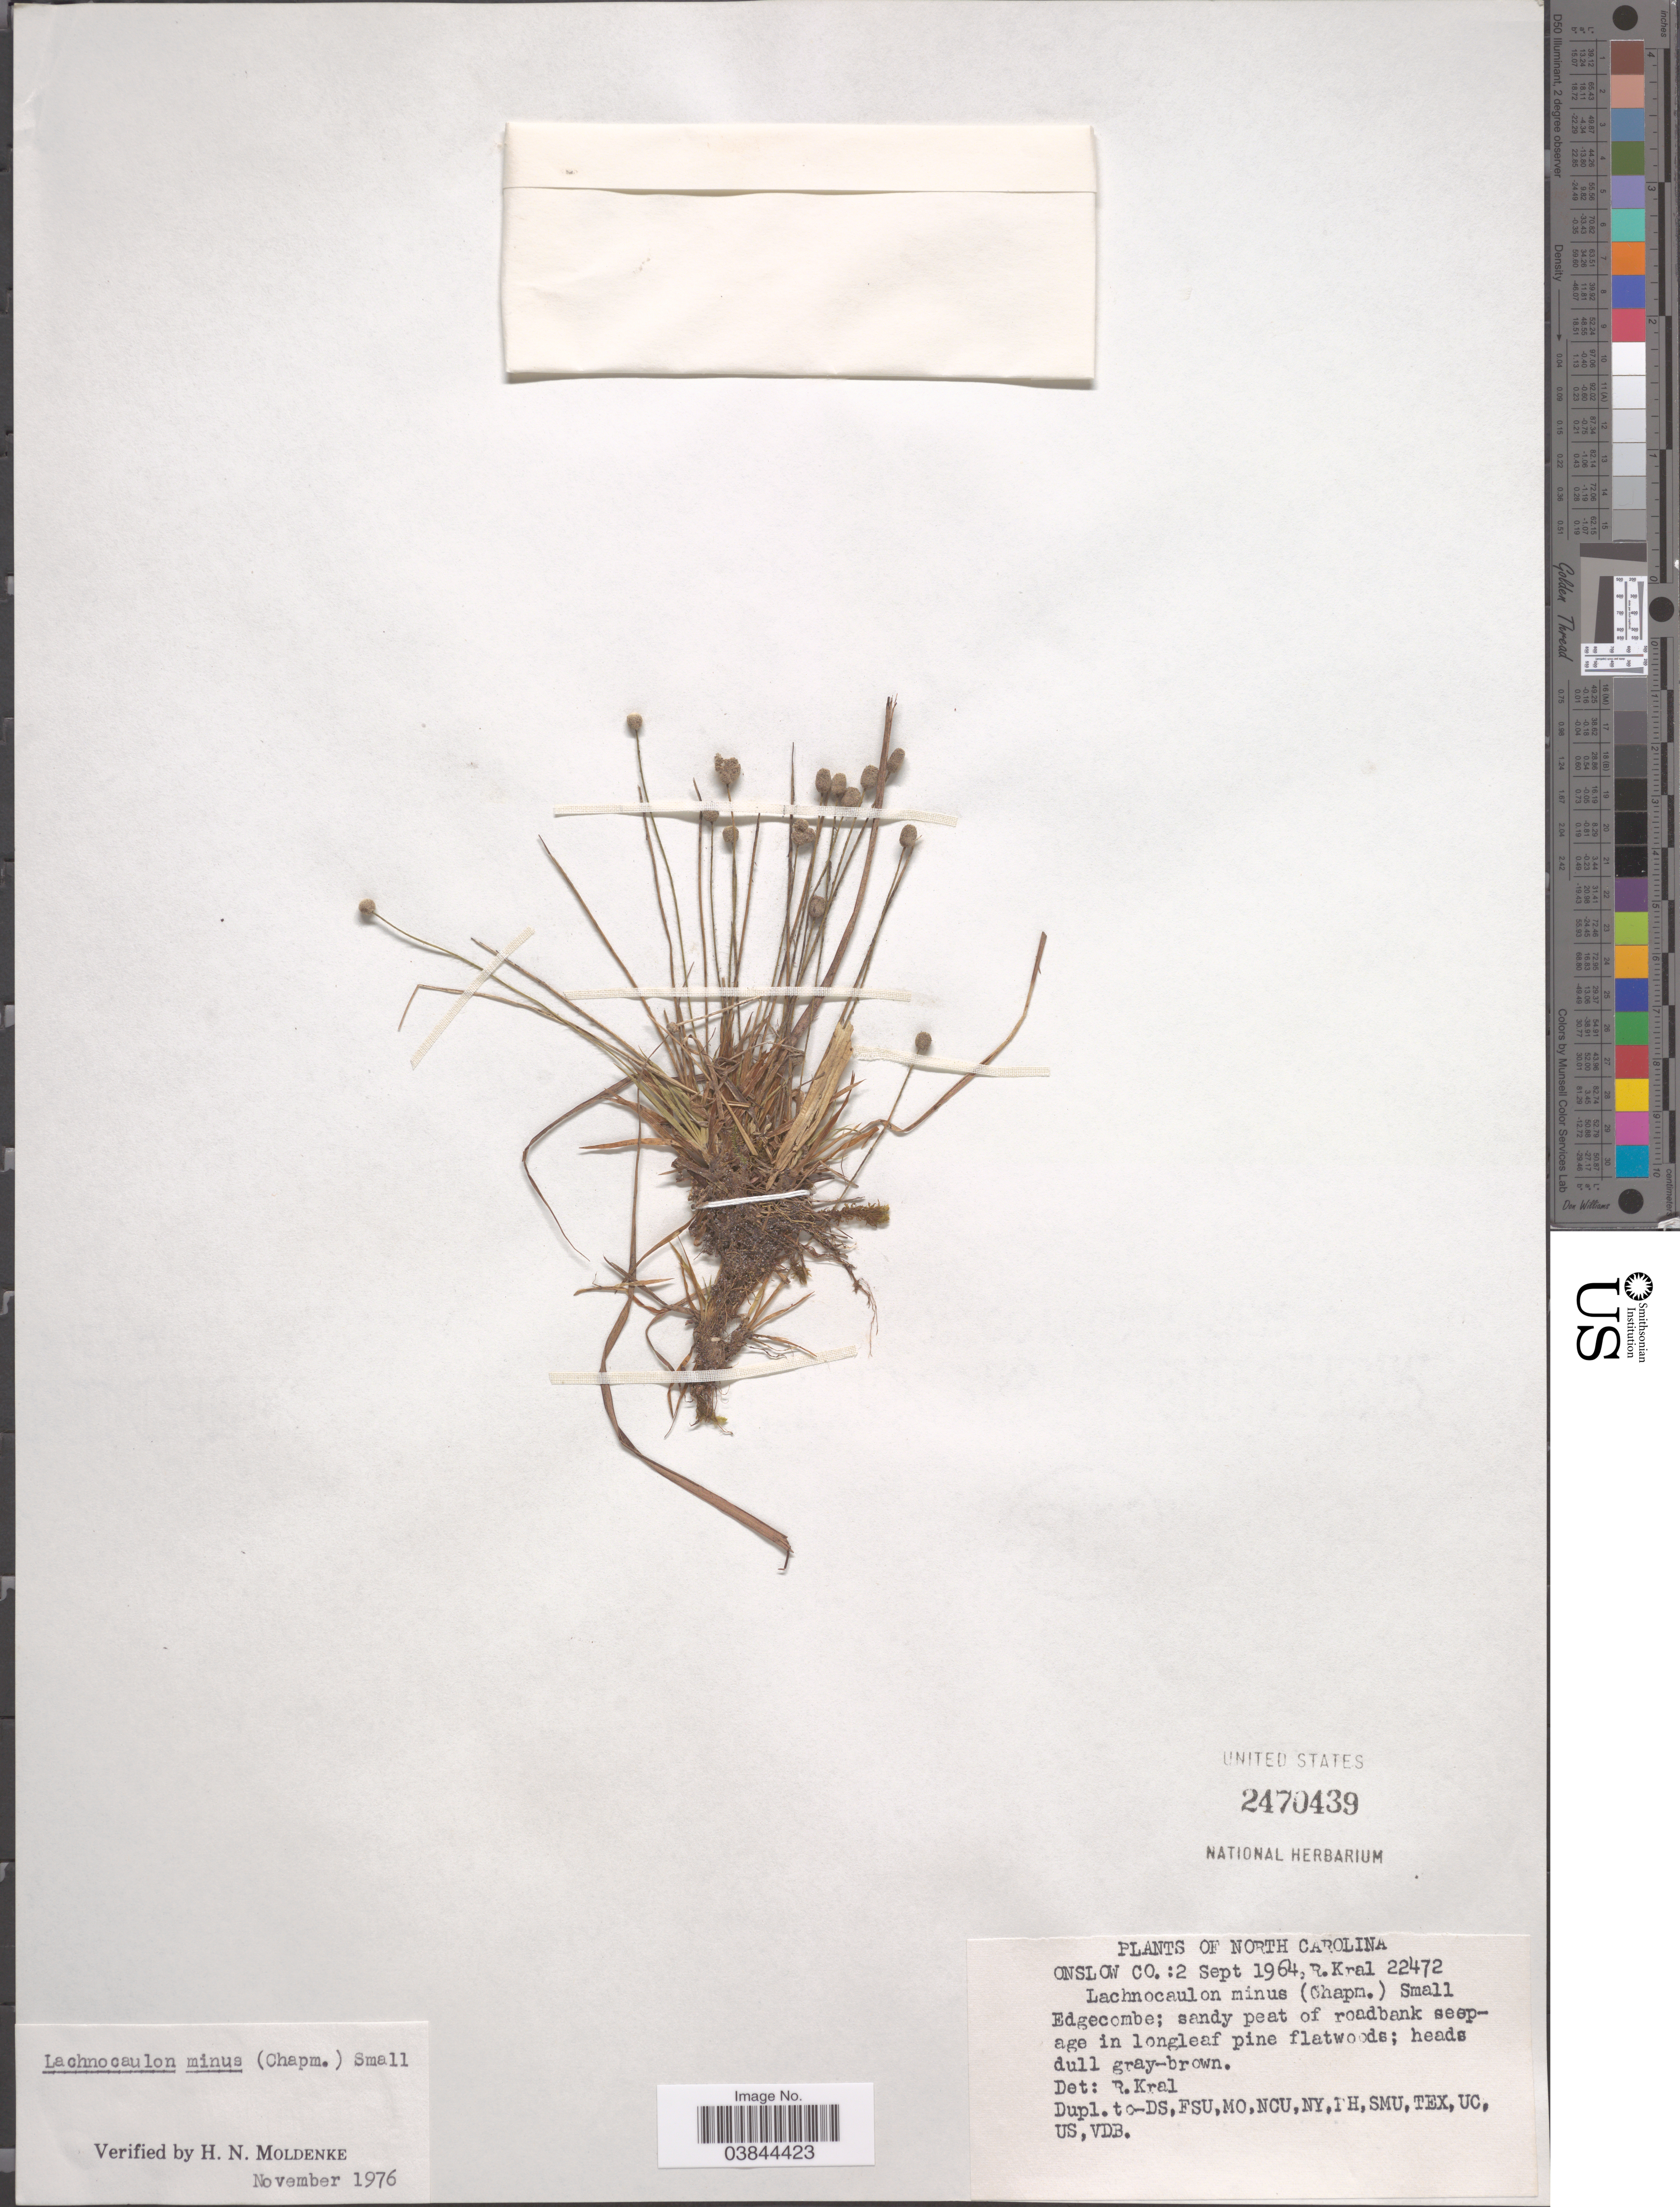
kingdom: Plantae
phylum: Tracheophyta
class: Liliopsida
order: Poales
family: Eriocaulaceae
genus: Lachnocaulon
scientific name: Lachnocaulon minus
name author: (Chapm.) Small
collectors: R. Kral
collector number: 22472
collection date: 1964-09-02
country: United States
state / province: North Carolina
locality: Onslow Co.: Edgecombe.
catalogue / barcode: US 2470439